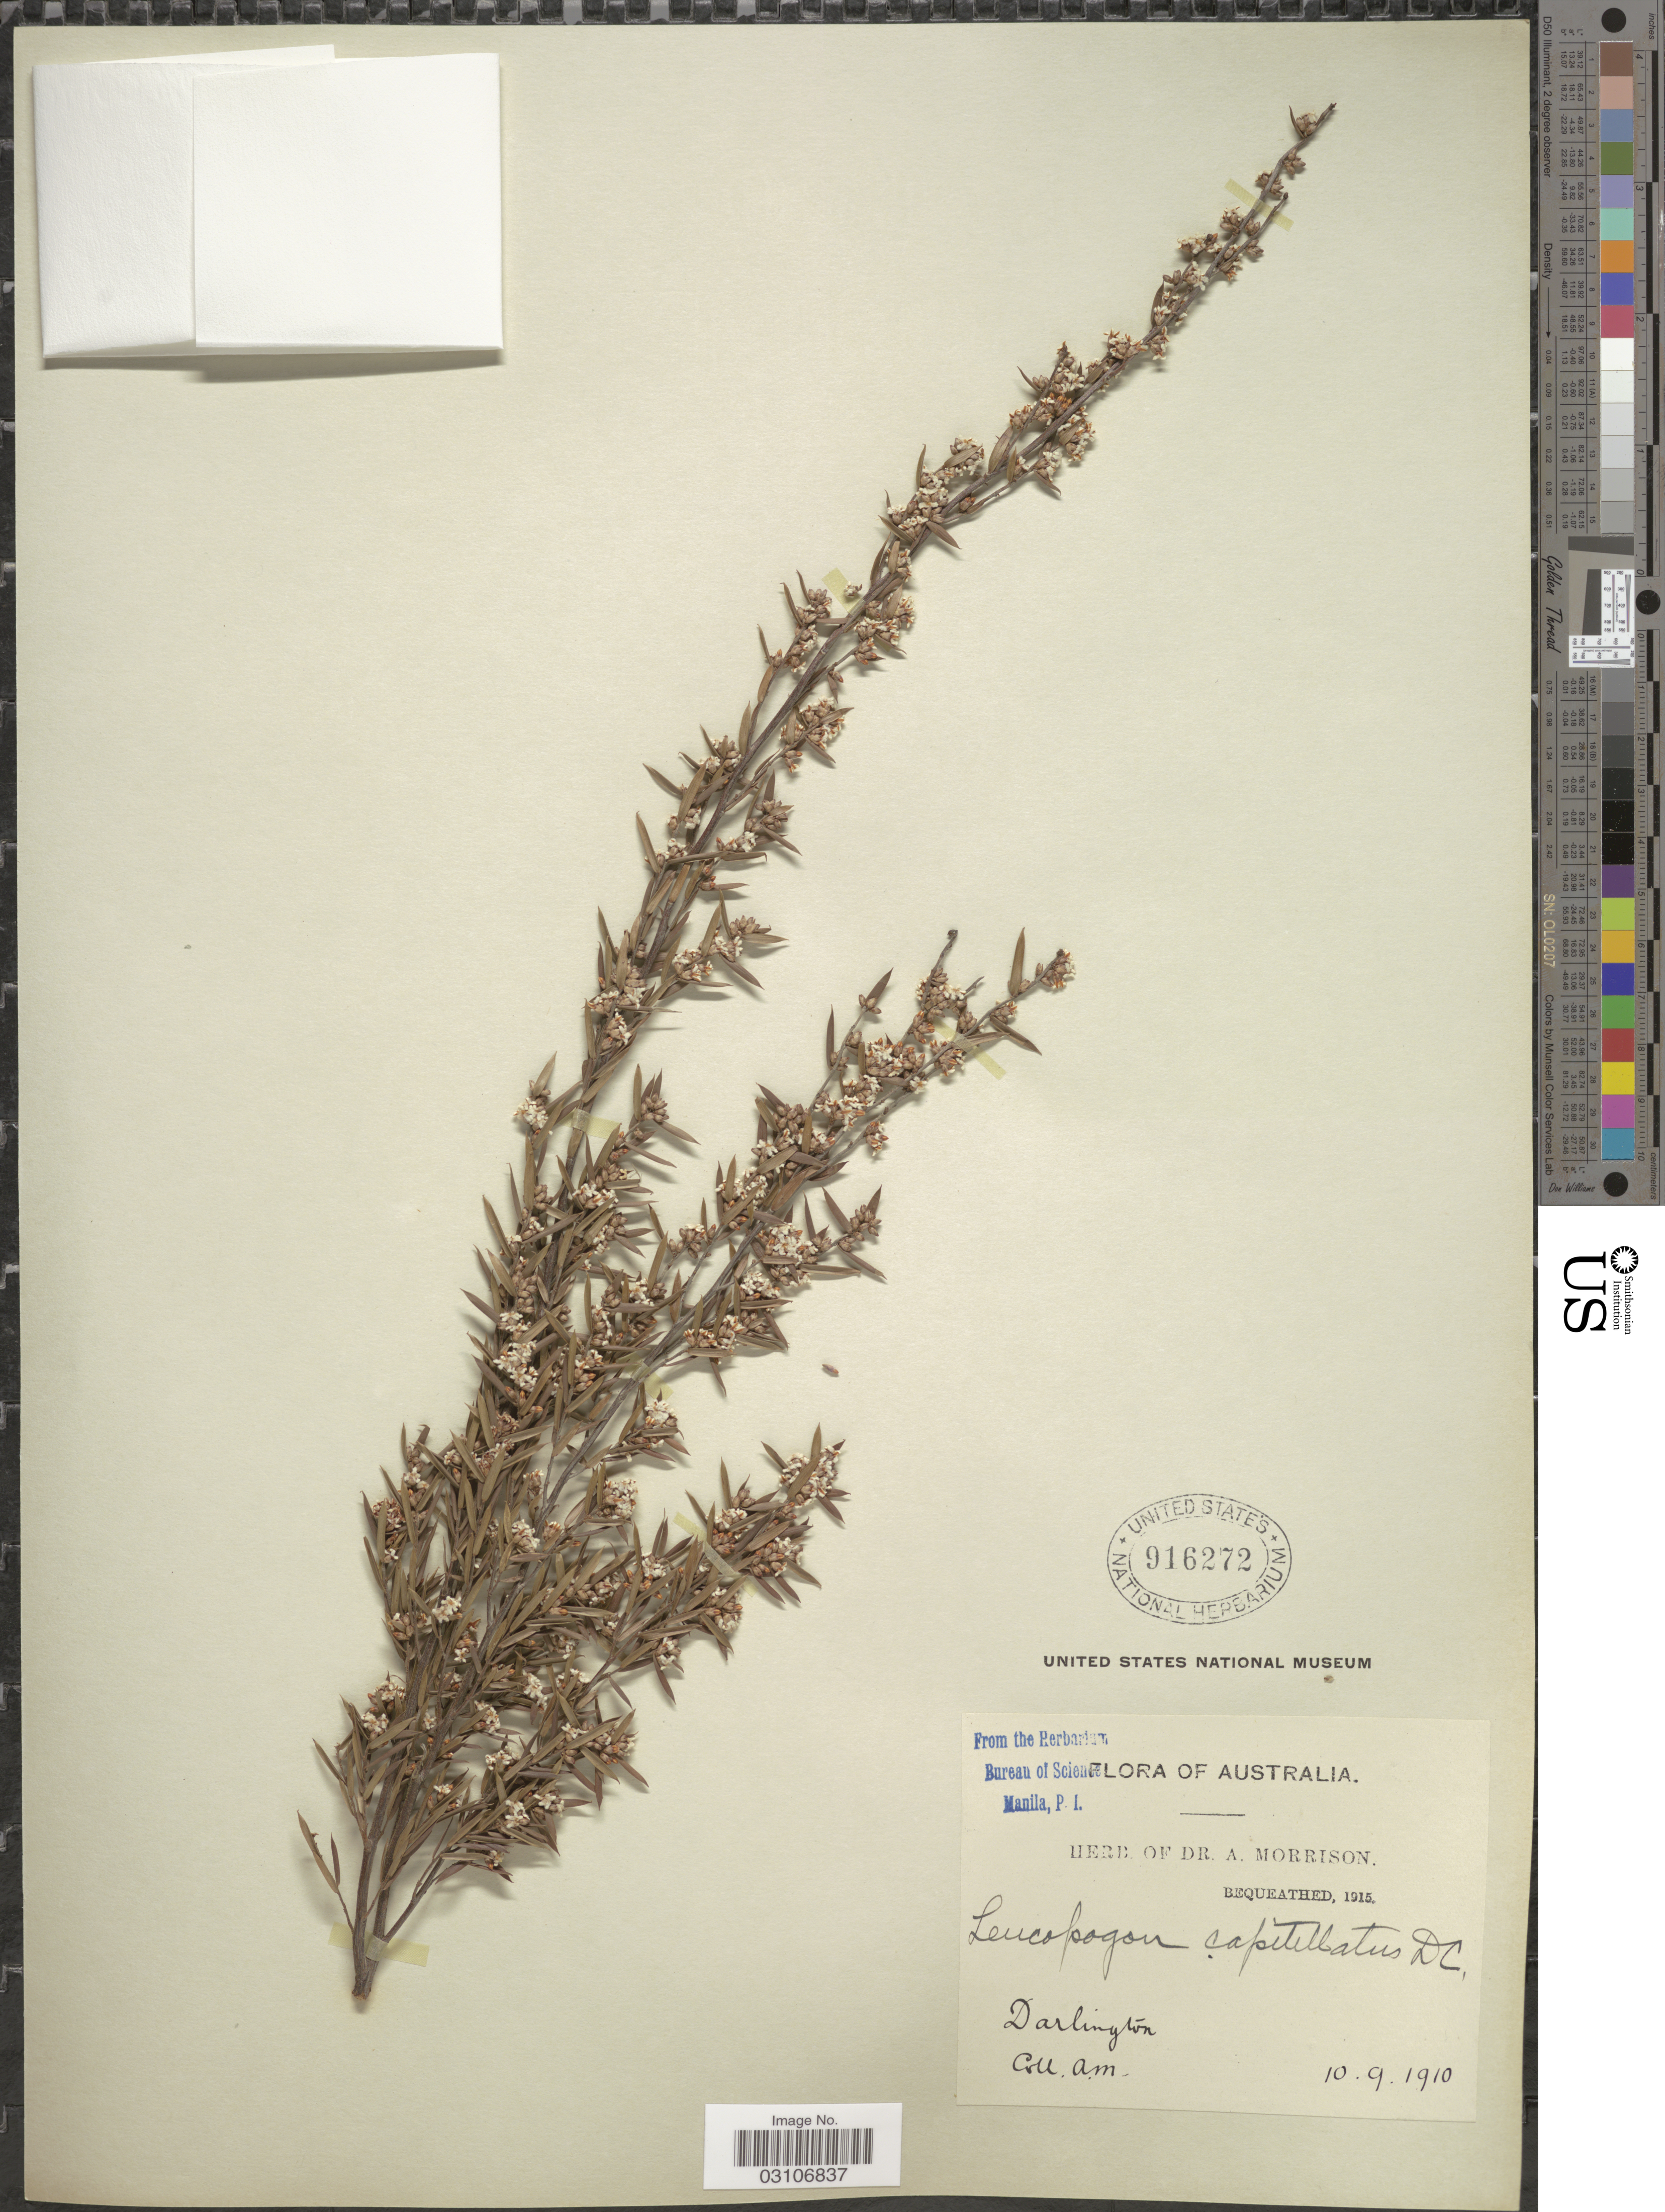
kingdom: Plantae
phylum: Tracheophyta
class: Magnoliopsida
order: Ericales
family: Ericaceae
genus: Leucopogon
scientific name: Leucopogon capitellatus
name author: DC.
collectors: A. Morrison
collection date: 1910-09-10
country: Australia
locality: Darlington.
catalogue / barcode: US 916272